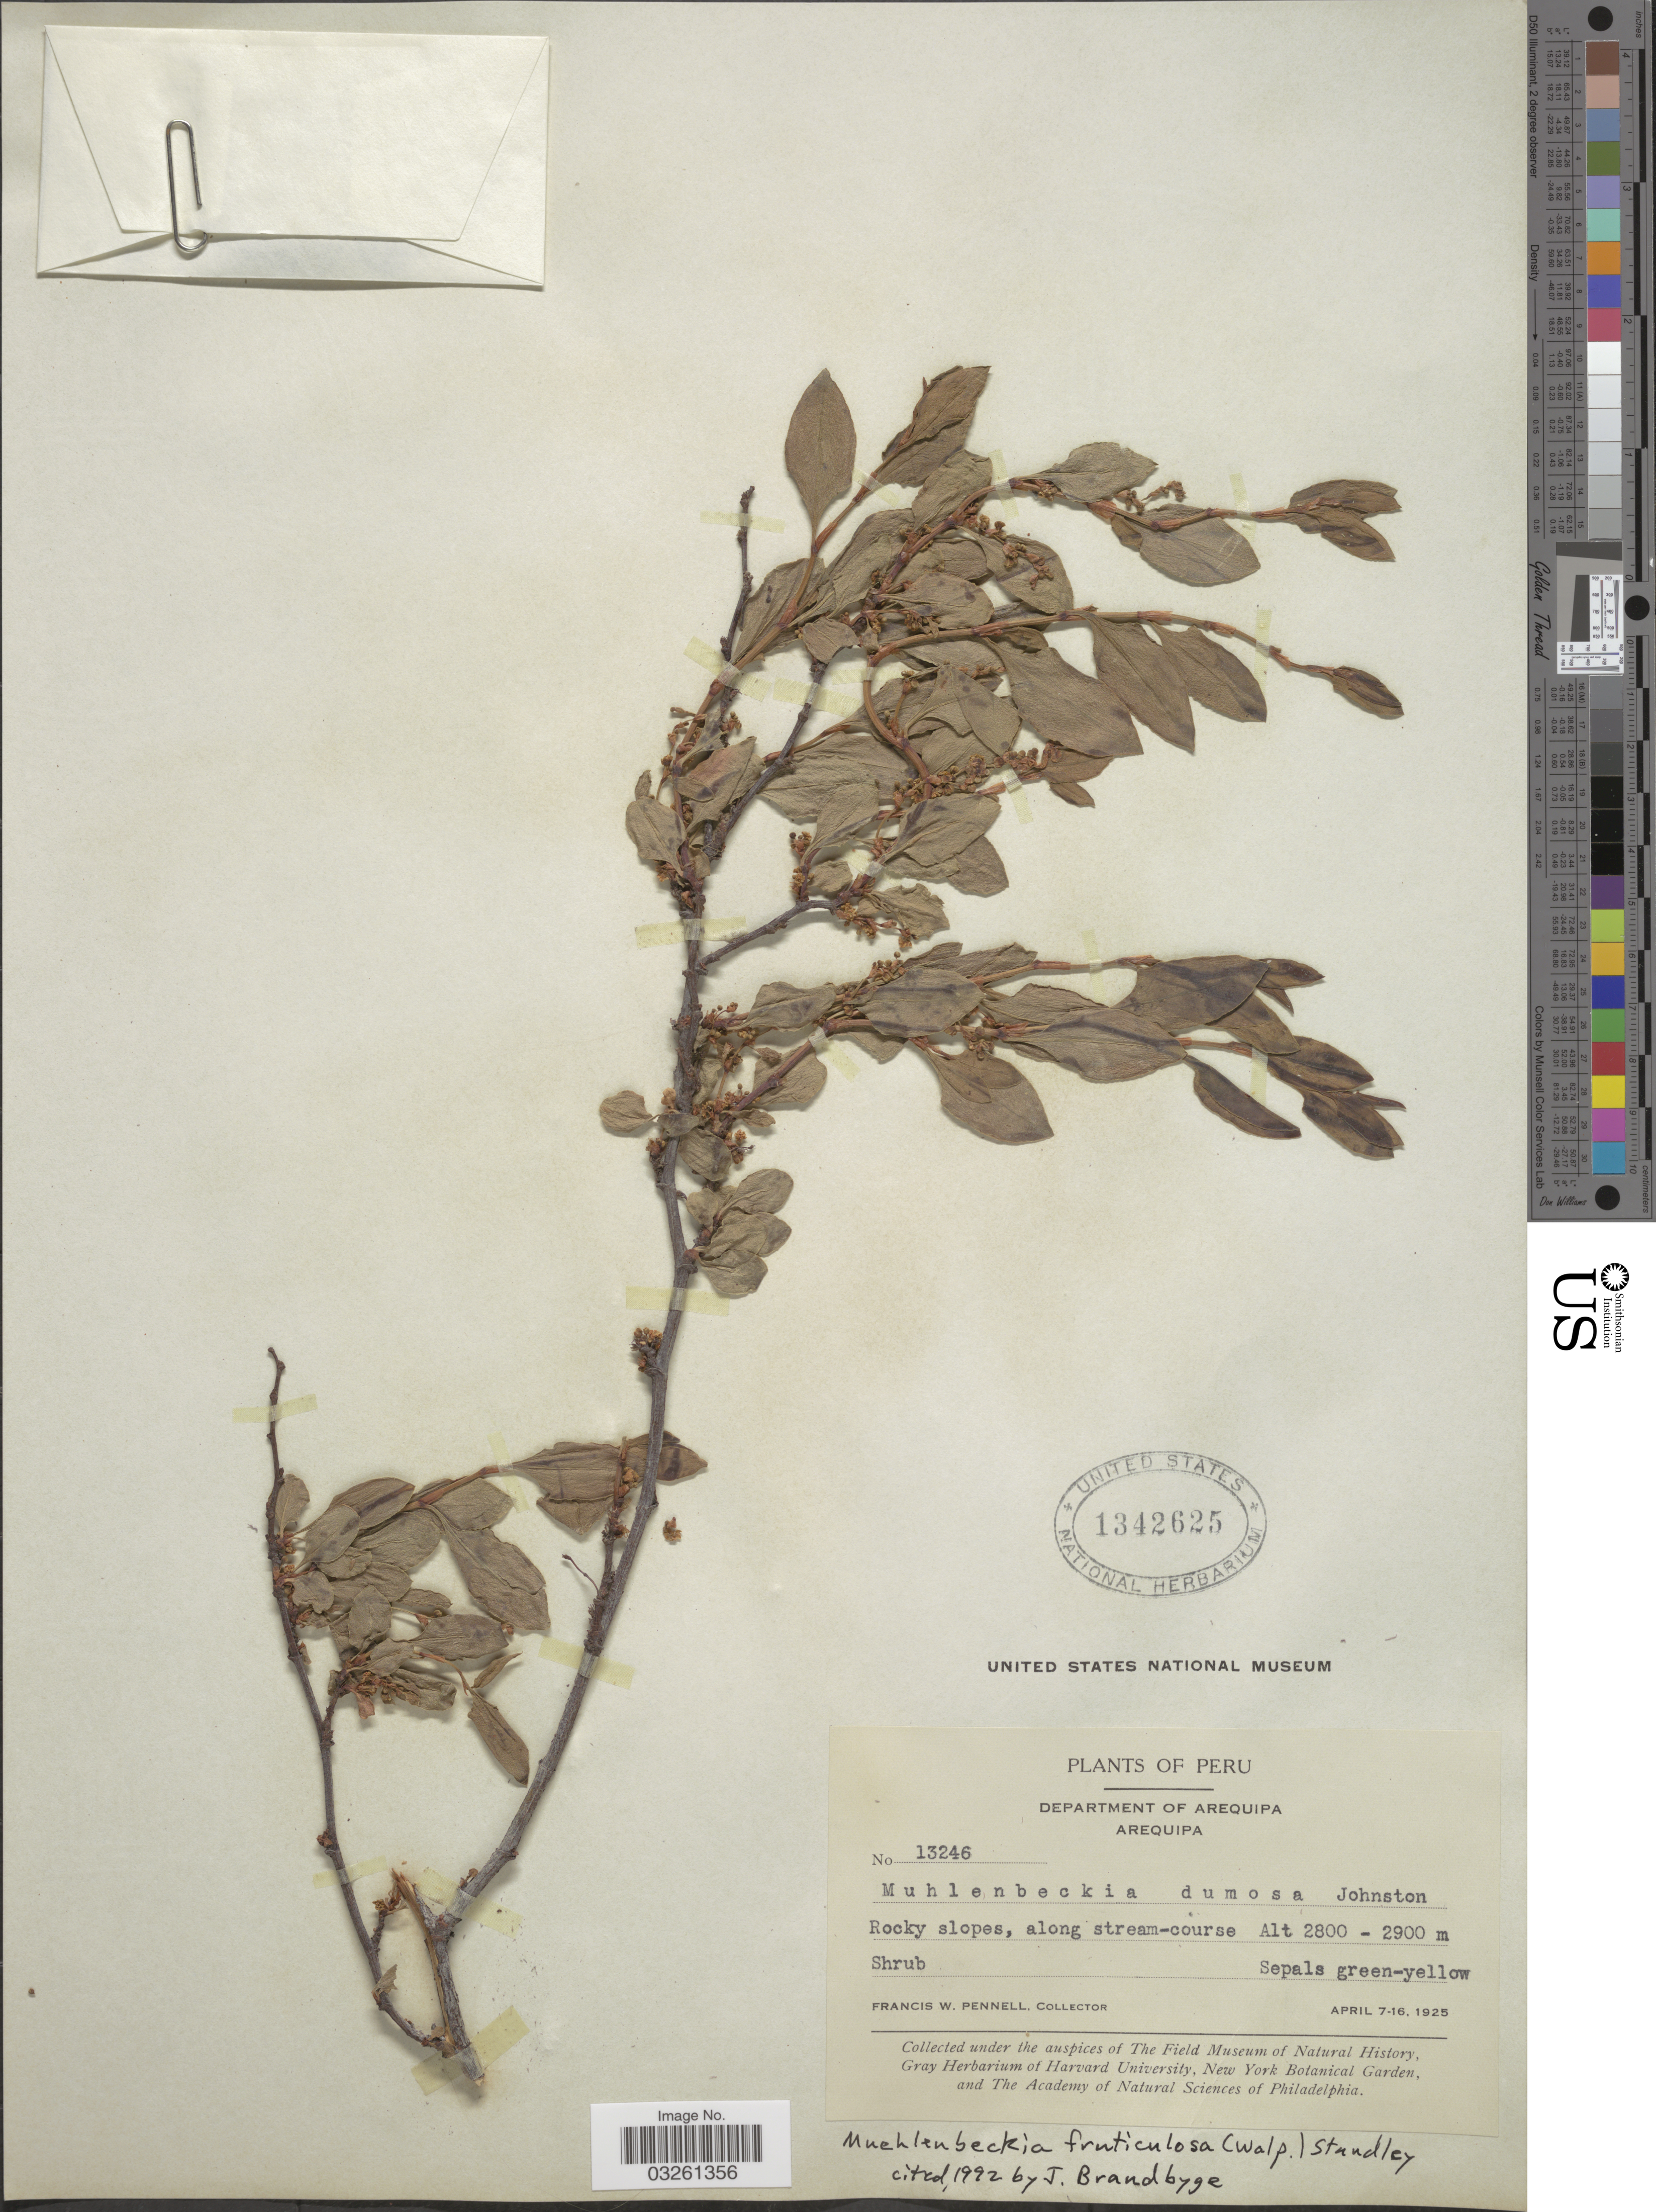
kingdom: Plantae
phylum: Tracheophyta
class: Magnoliopsida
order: Caryophyllales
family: Polygonaceae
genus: Muehlenbeckia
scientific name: Muehlenbeckia fruticulosa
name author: (Walp.) Standl.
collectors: F. W. Pennell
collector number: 13246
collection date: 1925-04-07/1925-04-16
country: Peru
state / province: Arequipa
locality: Department of Arequipa.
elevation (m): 2800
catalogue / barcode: US 1342625